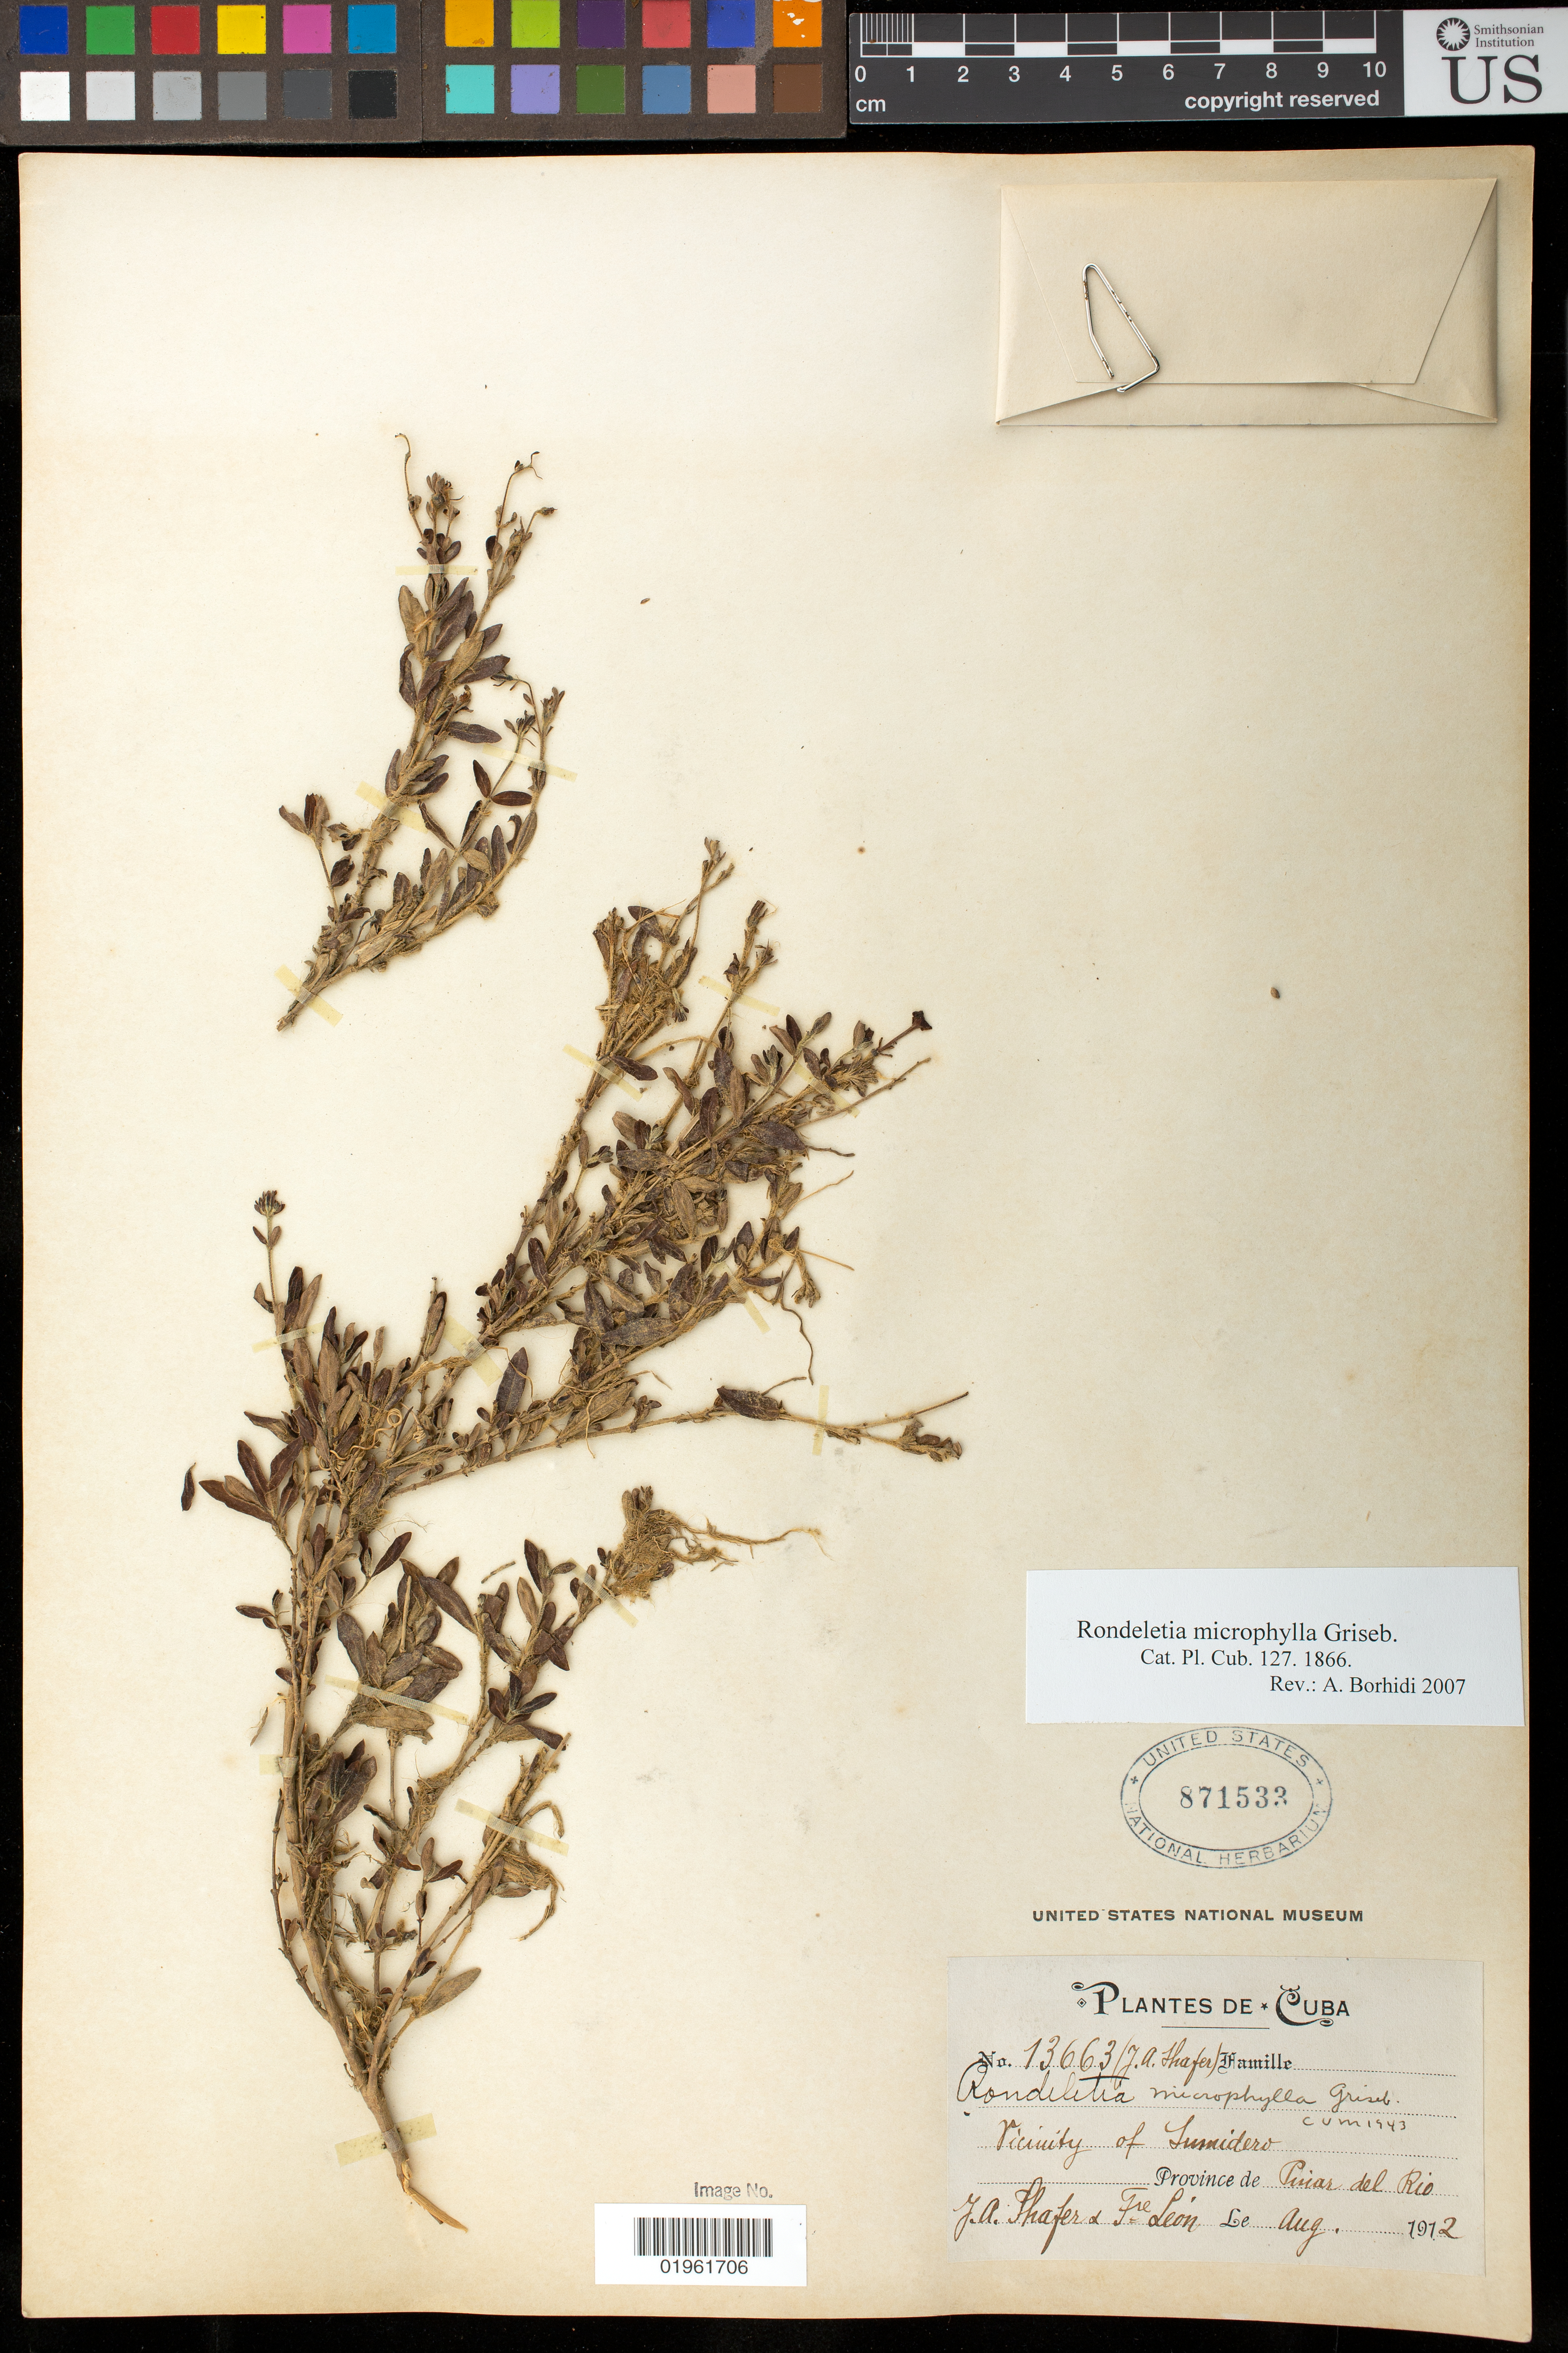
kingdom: Plantae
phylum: Tracheophyta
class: Magnoliopsida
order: Gentianales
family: Rubiaceae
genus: Rondeletia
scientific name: Rondeletia microphylla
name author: Griseb.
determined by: Borhidi, Attila L.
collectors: J. A. Shafer & Bro. León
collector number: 13663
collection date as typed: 01 Aug 1912 to 31 Aug 1912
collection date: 1912-08-01/1912-08-31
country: Cuba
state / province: Pinar del Rio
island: Cuba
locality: Vicinity of Sumidero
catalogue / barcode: US 871533